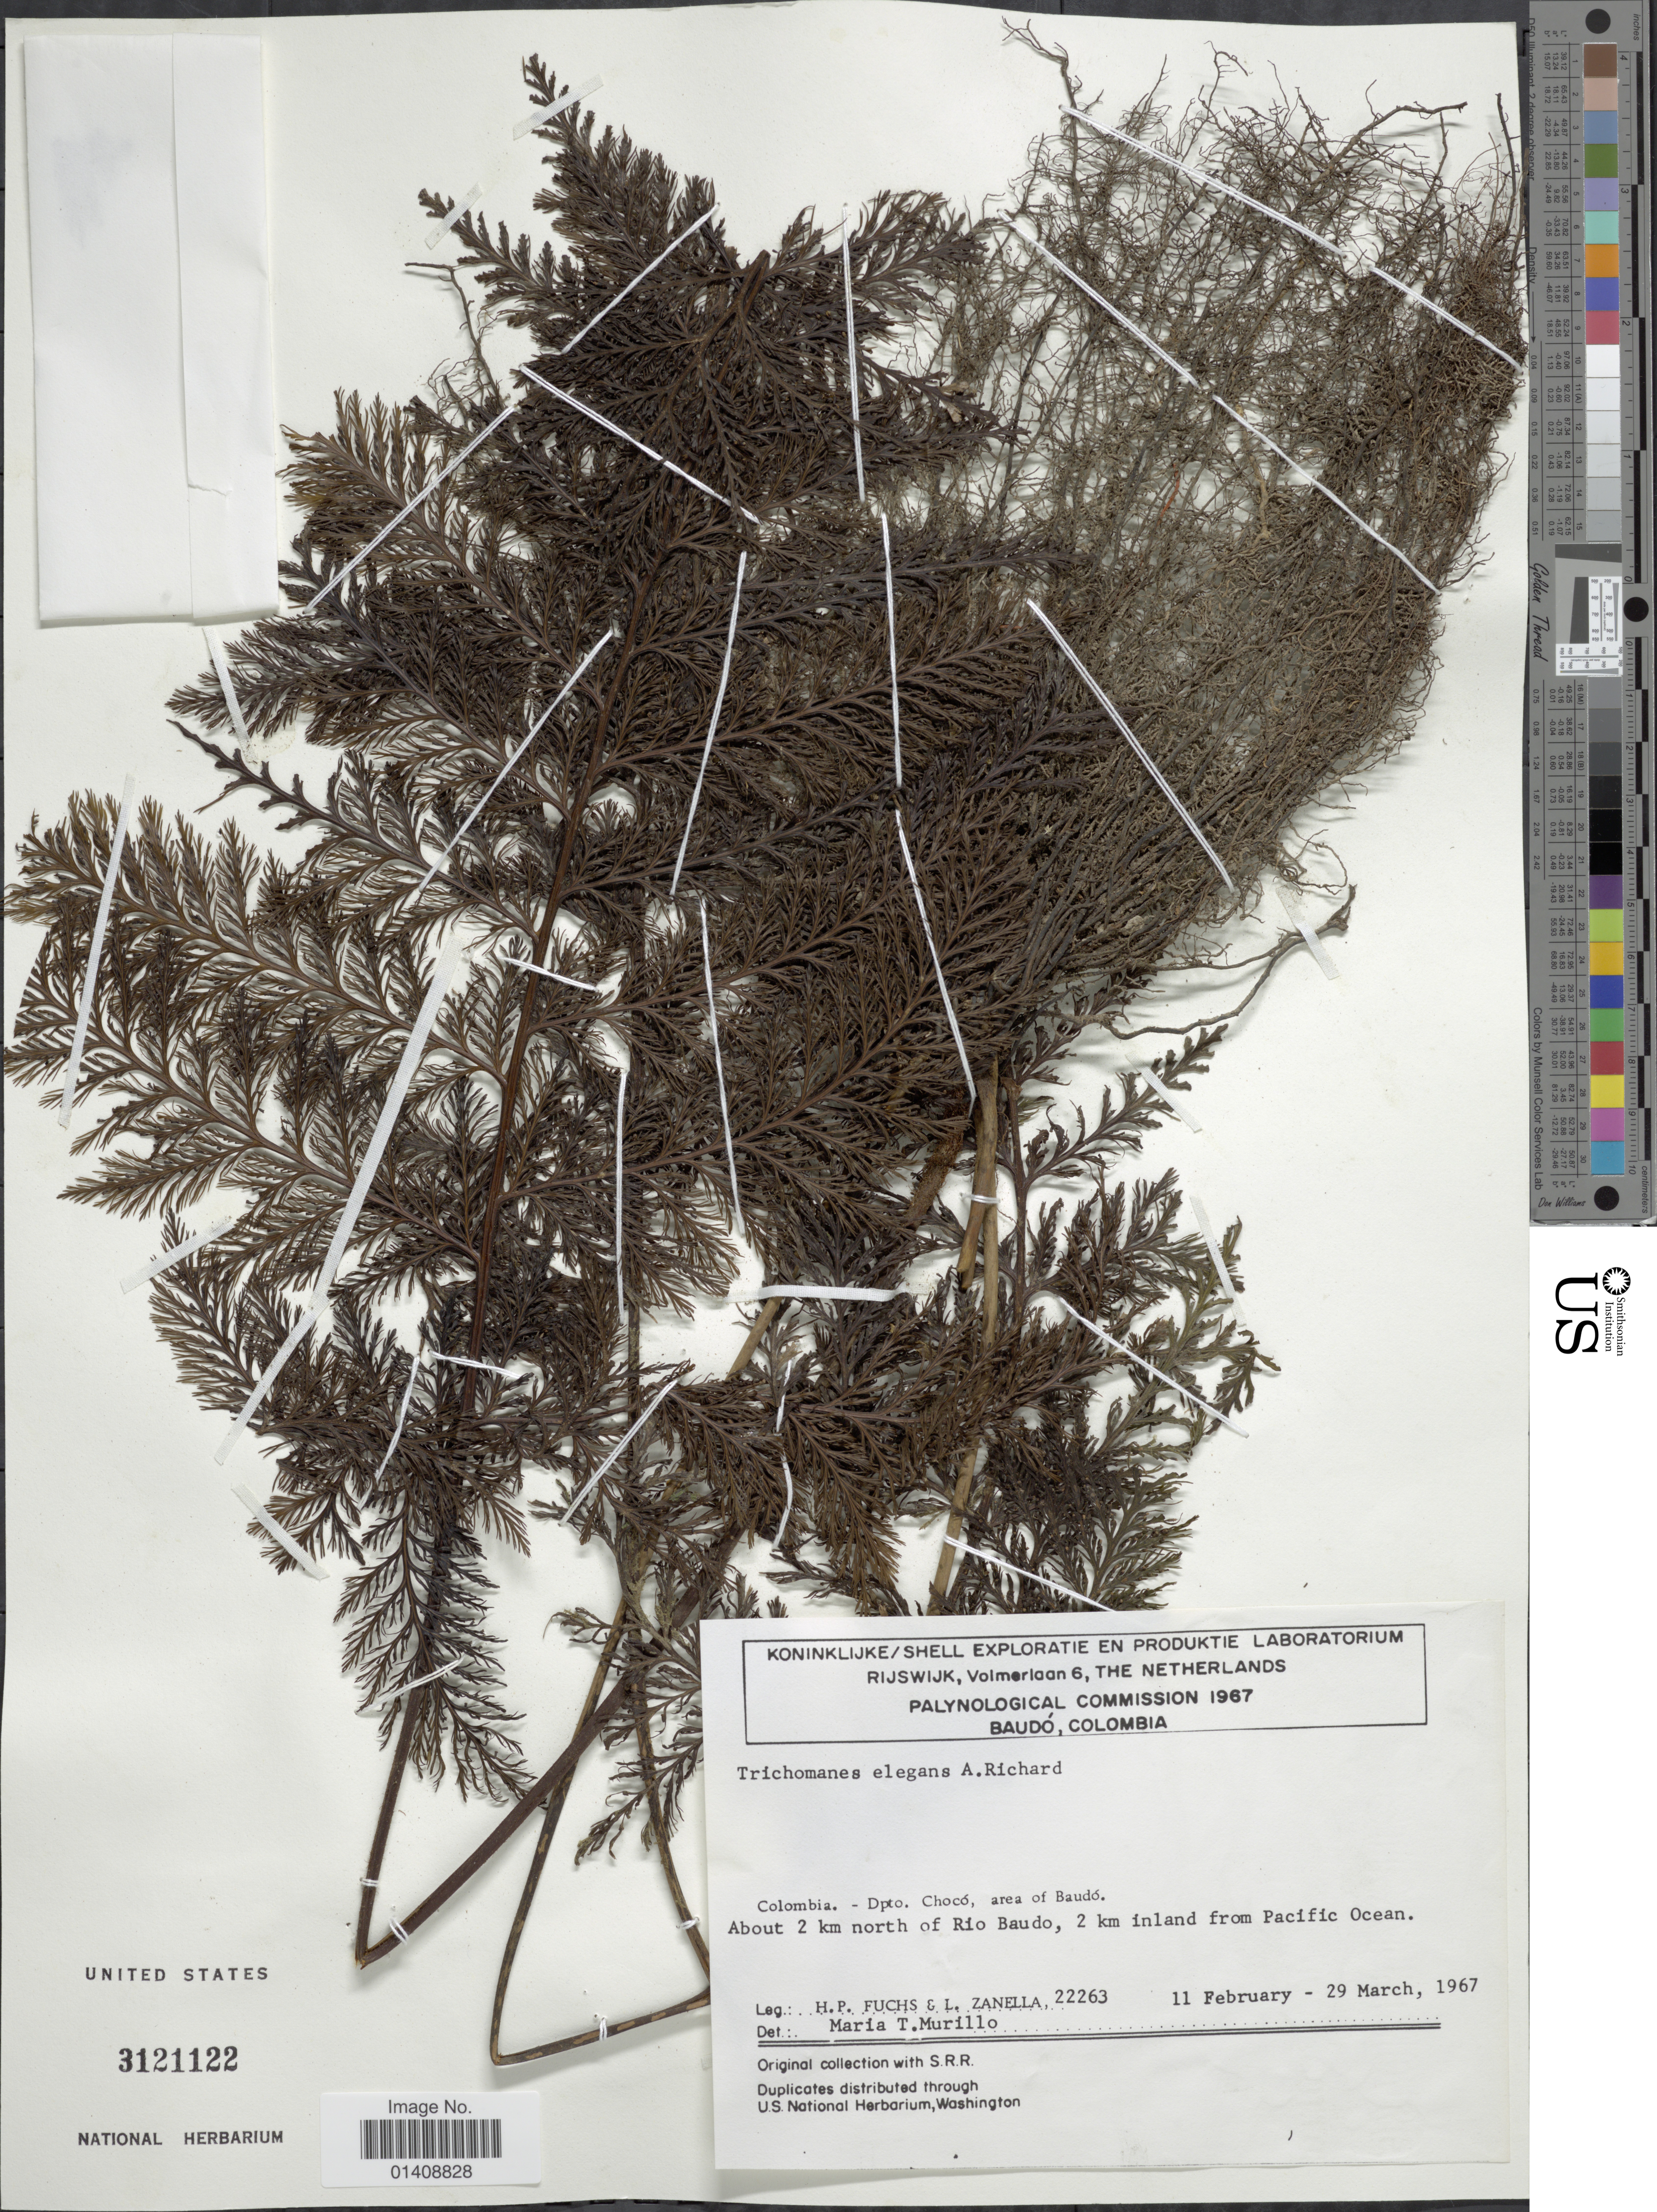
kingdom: Plantae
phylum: Tracheophyta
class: Polypodiopsida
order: Hymenophyllales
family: Hymenophyllaceae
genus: Trichomanes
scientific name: Trichomanes elegans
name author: Rich.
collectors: H. P. Fuchs & L. Zanella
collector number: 22263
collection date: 1967-02-11/1967-03-29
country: Colombia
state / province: Chocó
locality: Area of Baudo. About 2 km north of Rio Baudo, 2 km inland from Pacific Ocean.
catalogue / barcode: US 3121122